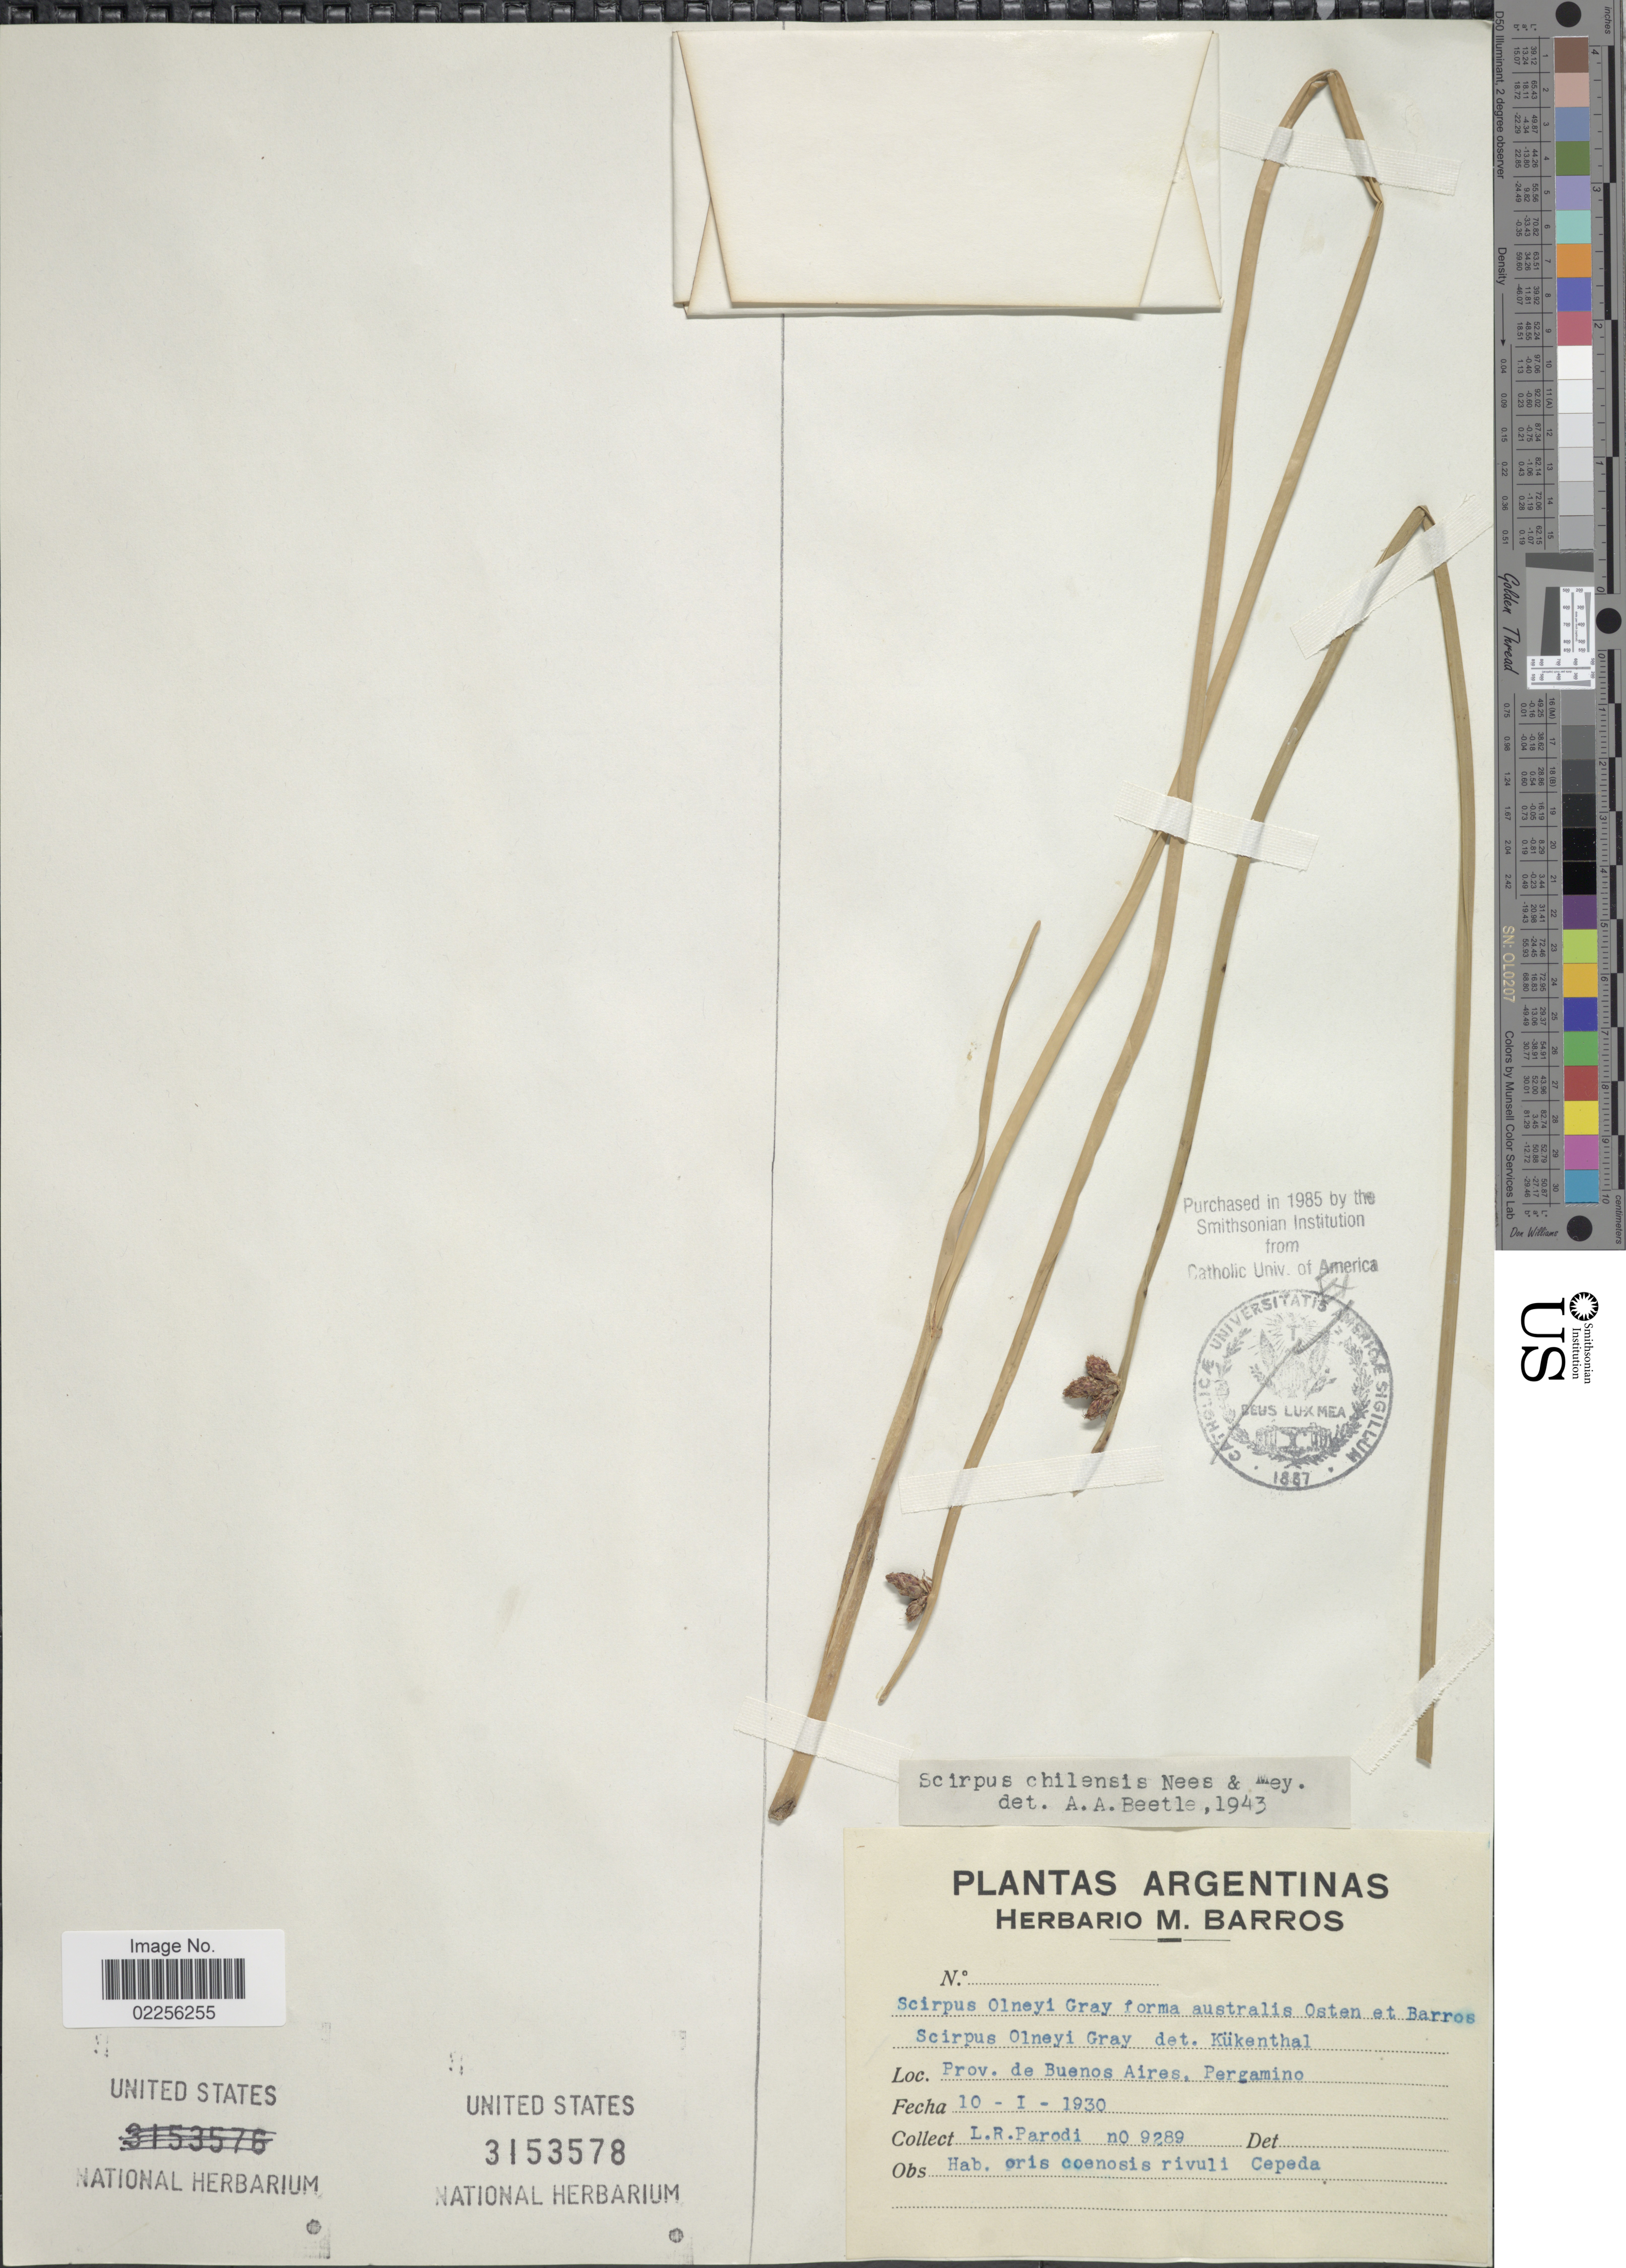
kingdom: Plantae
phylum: Tracheophyta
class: Liliopsida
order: Poales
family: Cyperaceae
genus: Schoenoplectus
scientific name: Schoenoplectus chilensis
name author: (Nees & Meyen) Soják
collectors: L. R. Parodi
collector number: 9289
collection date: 1930-01-10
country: Argentina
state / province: Buenos Aires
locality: Pergamino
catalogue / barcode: US 3153578